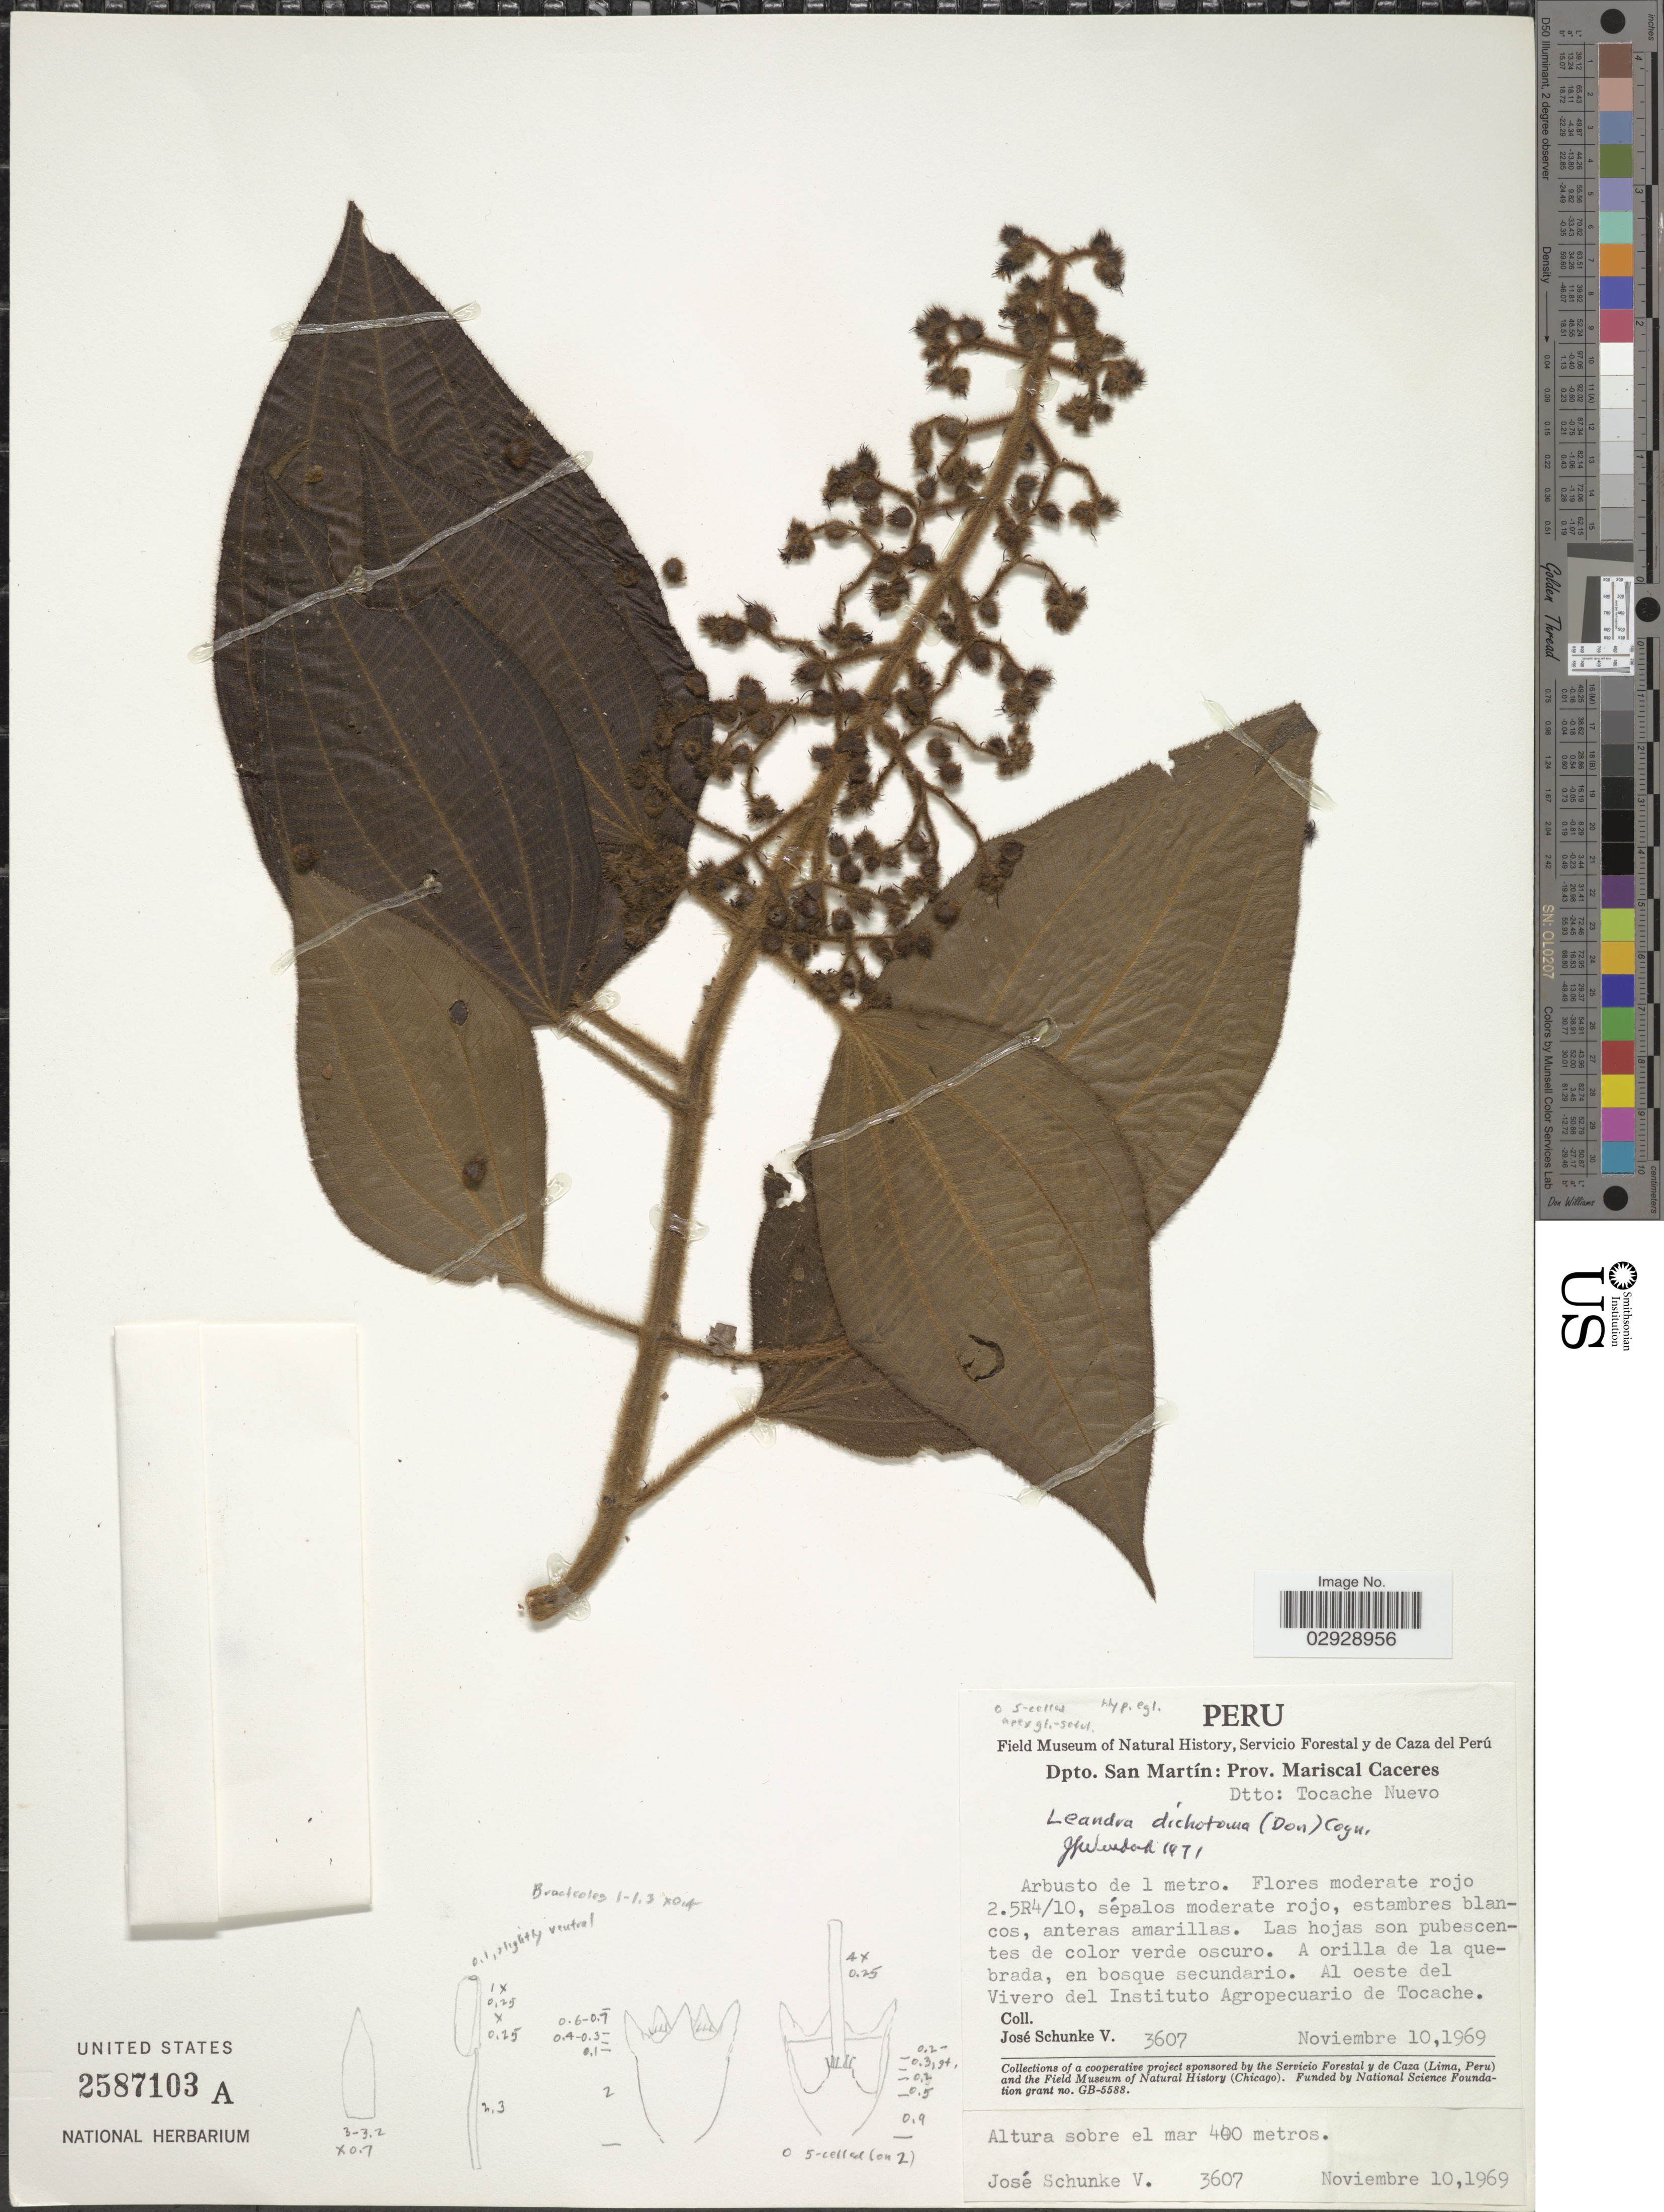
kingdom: Plantae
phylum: Tracheophyta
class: Magnoliopsida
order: Myrtales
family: Melastomataceae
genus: Leandra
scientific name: Leandra dichotoma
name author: (D. Don) Cogn.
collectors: J. Schunke Vigo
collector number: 3607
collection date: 1969-11-10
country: Peru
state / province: San Martín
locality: Dpto. San Martín: Prov. Mariscal Caceres. Dtto: Tocache Nuevo. Al oeste del Vivero del Instituto Agropecuario de Tocache.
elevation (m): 400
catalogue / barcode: US 2587103A